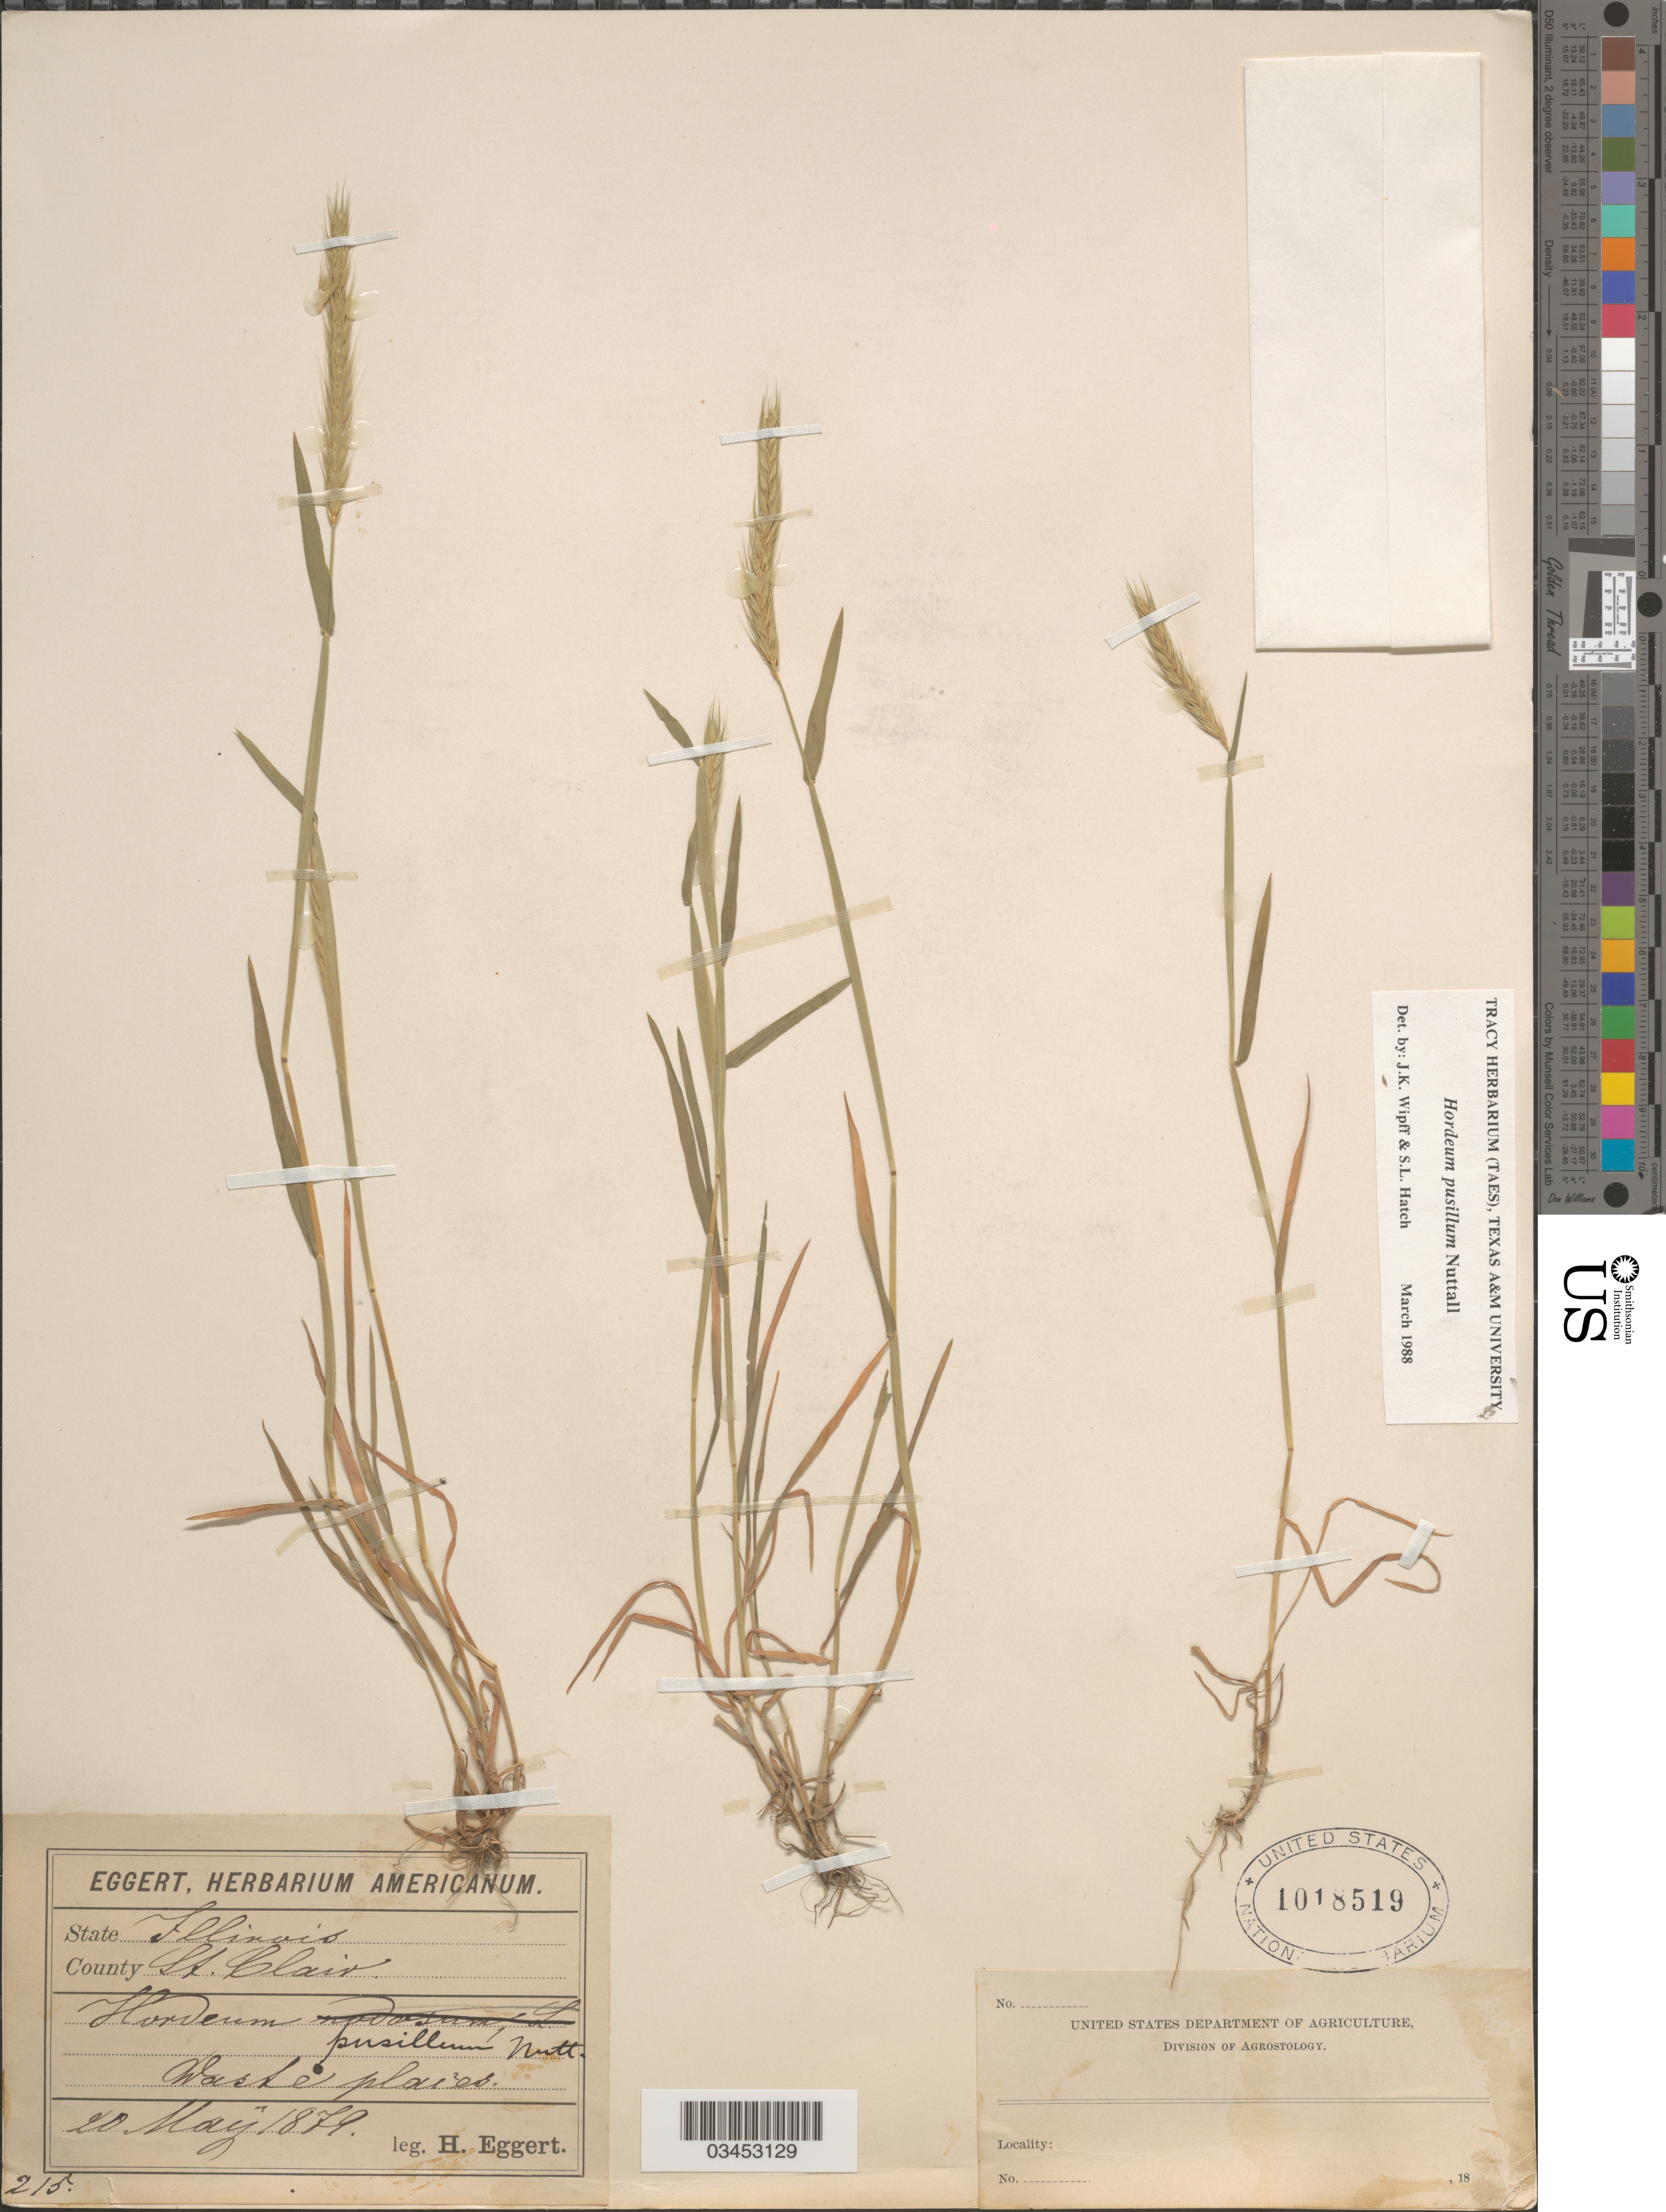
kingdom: Plantae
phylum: Tracheophyta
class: Liliopsida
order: Poales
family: Poaceae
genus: Hordeum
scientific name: Hordeum pusillum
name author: Nutt.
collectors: H. Eggert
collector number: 215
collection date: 1879-05-20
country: United States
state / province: Illinois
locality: County St. Clair.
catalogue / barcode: US 1018519